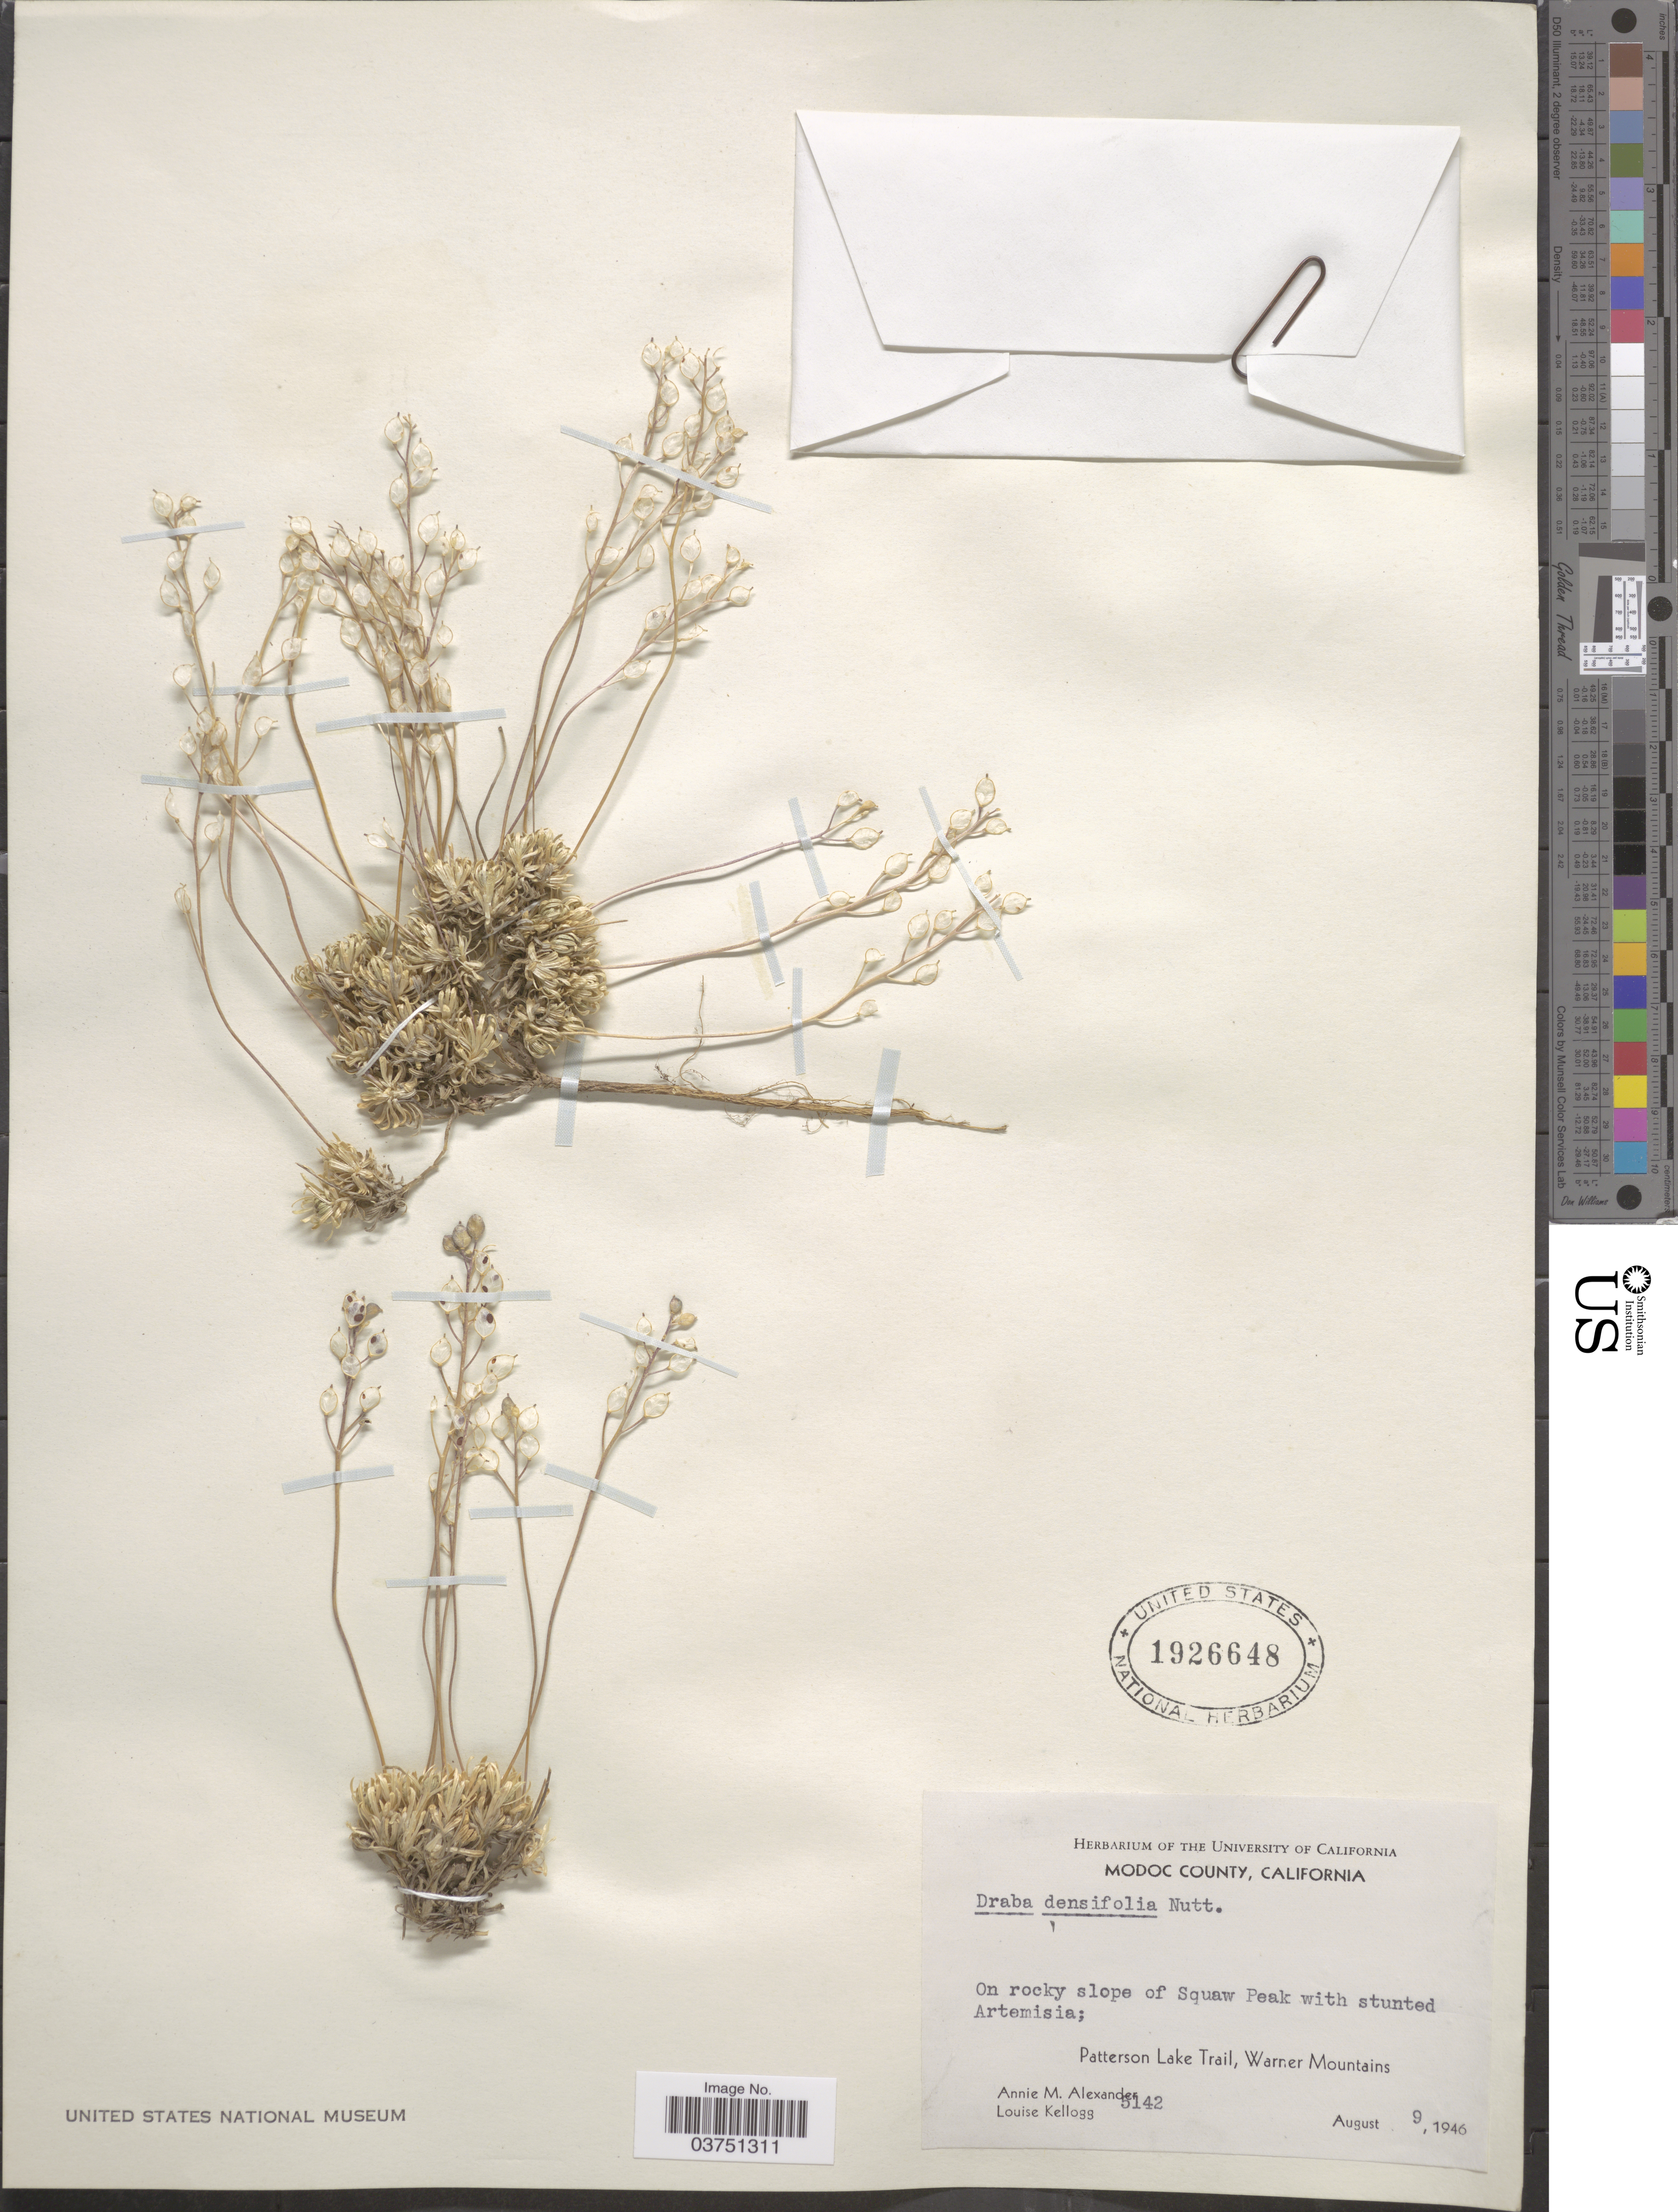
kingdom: Plantae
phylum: Tracheophyta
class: Magnoliopsida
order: Brassicales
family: Brassicaceae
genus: Draba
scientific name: Draba densifolia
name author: Nutt.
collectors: A. M. Alexander & L. Kellogg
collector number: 5142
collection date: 1946-08-09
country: United States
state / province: California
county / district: Modoc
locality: Modoc County. Patterson Lake Trail, Warner Mountains.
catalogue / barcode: US 1926648